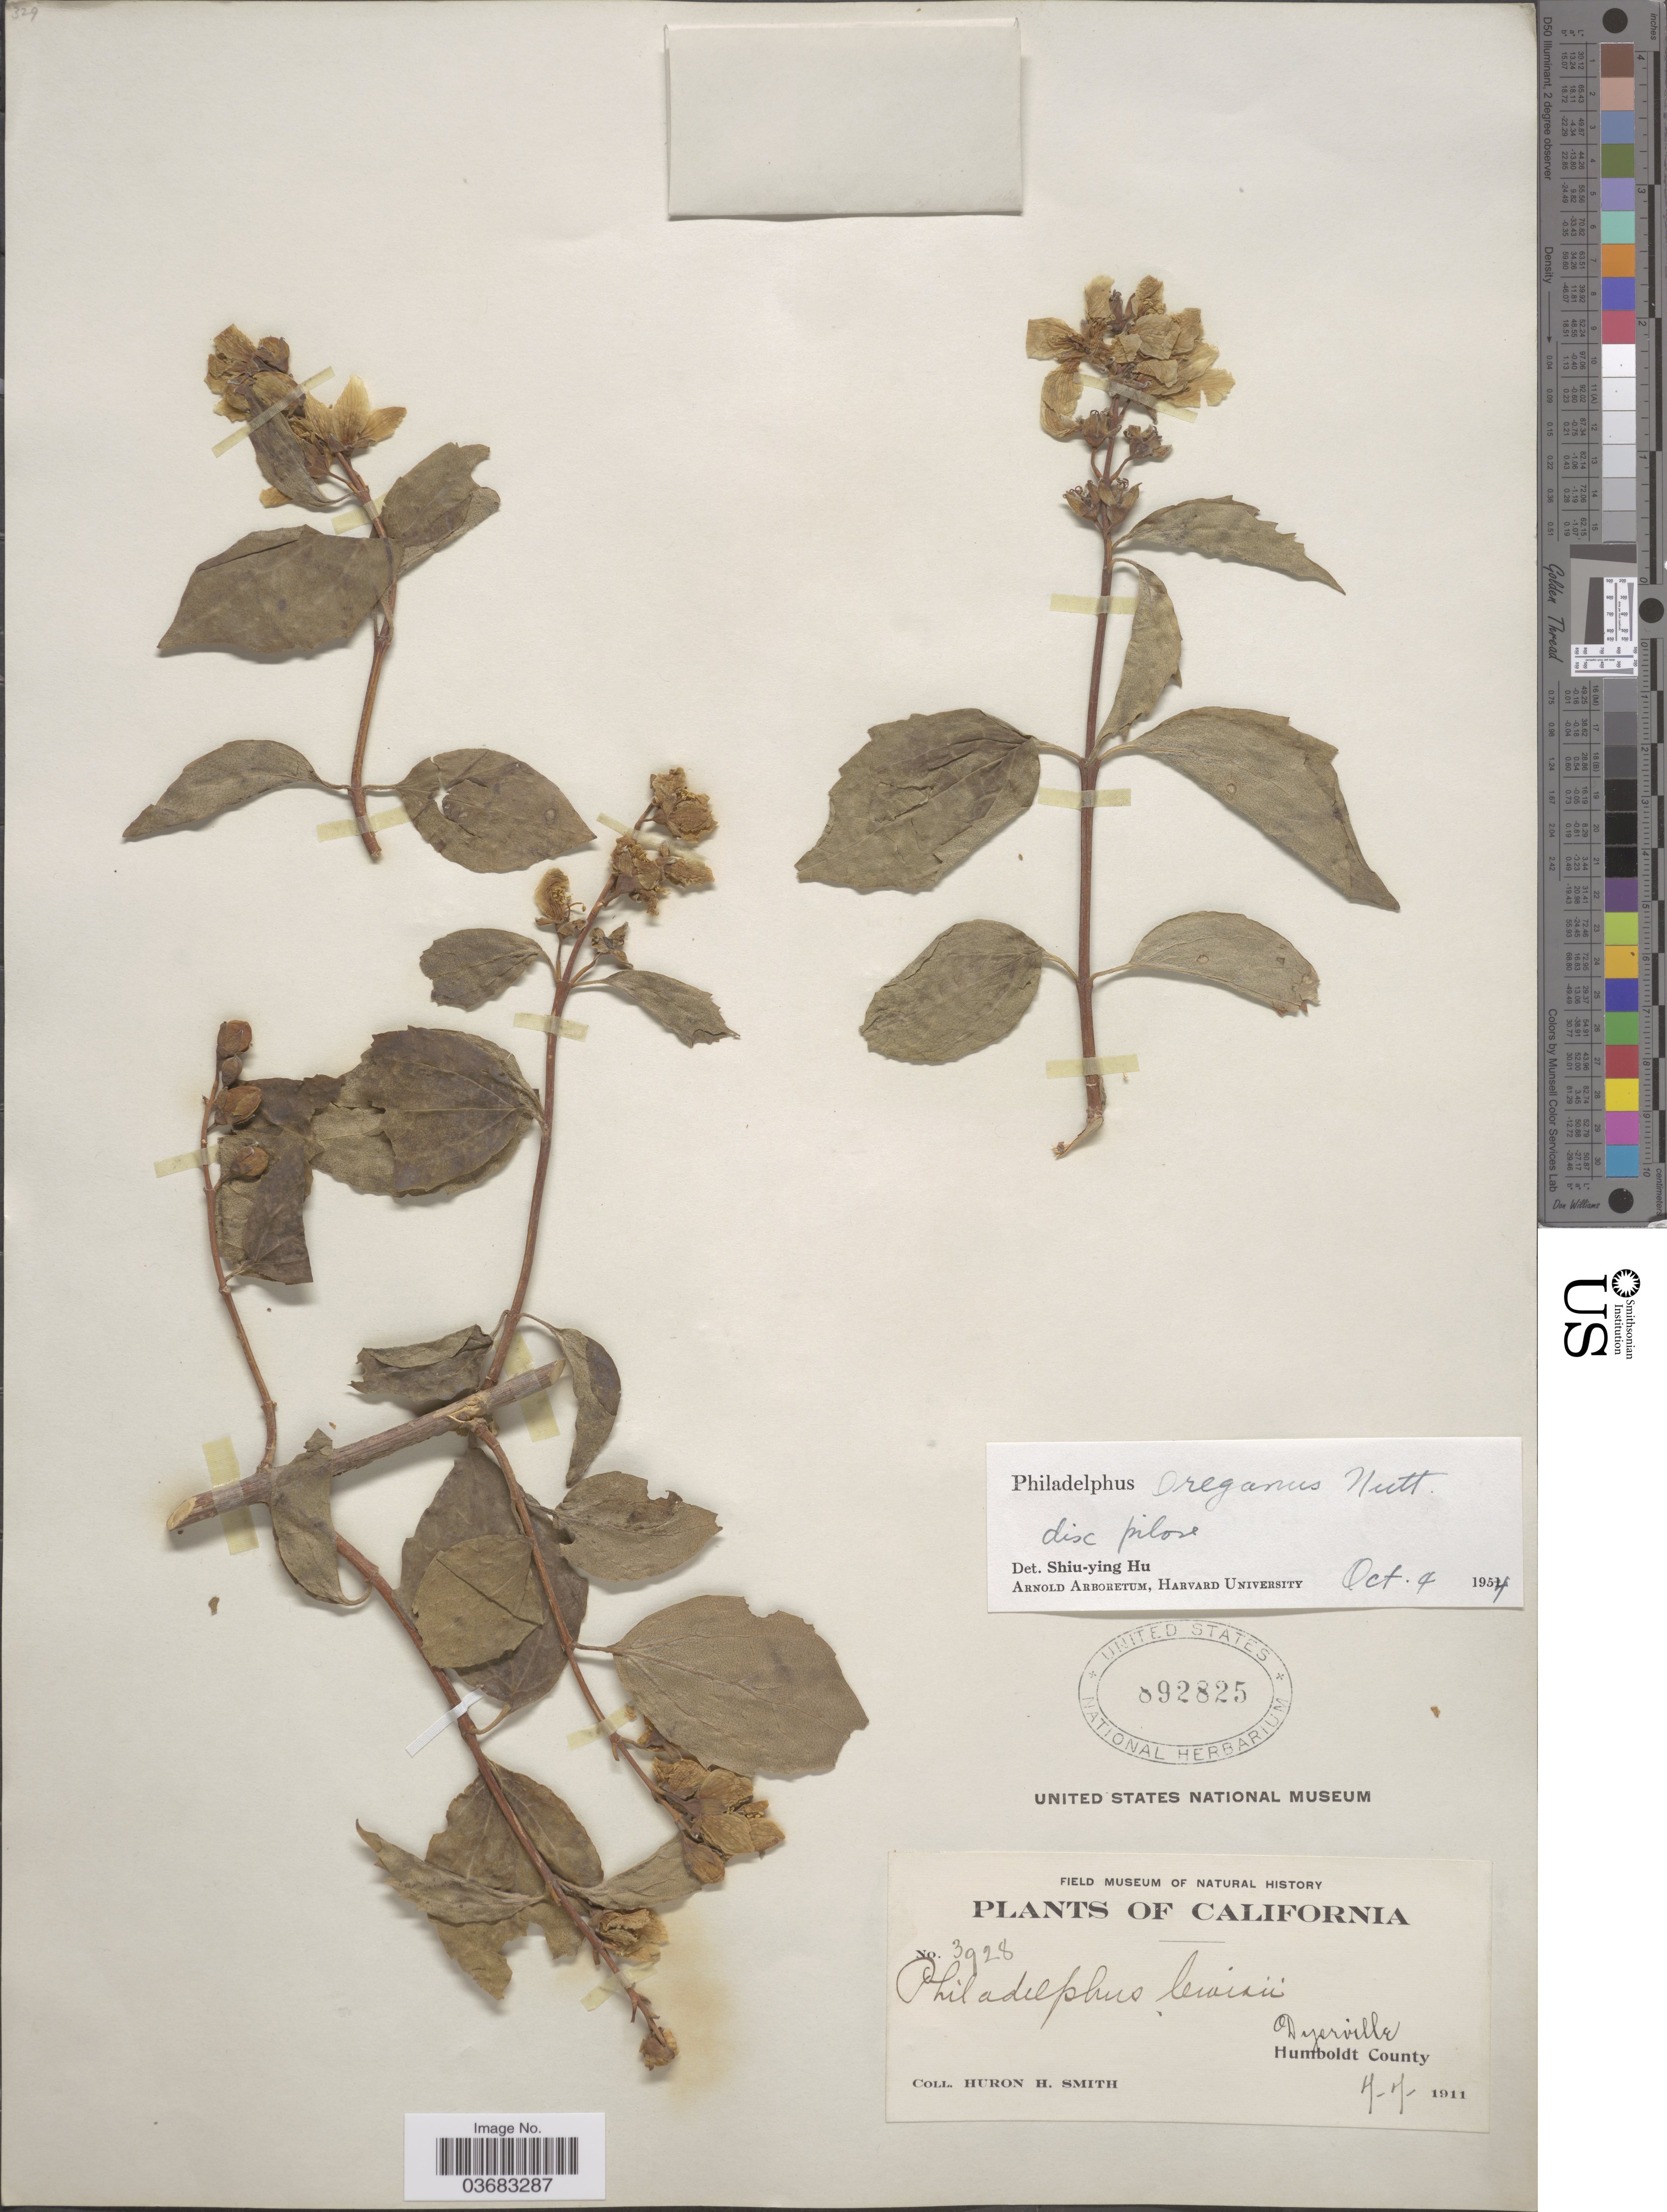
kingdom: Plantae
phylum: Tracheophyta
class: Magnoliopsida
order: Cornales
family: Hydrangeaceae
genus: Philadelphus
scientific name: Philadelphus oreganus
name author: Nutt.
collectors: Huron H. Smith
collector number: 3928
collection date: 1911-04-07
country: United States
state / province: California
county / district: Humboldt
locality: Dyerville. Humboldt County.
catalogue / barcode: US 892825